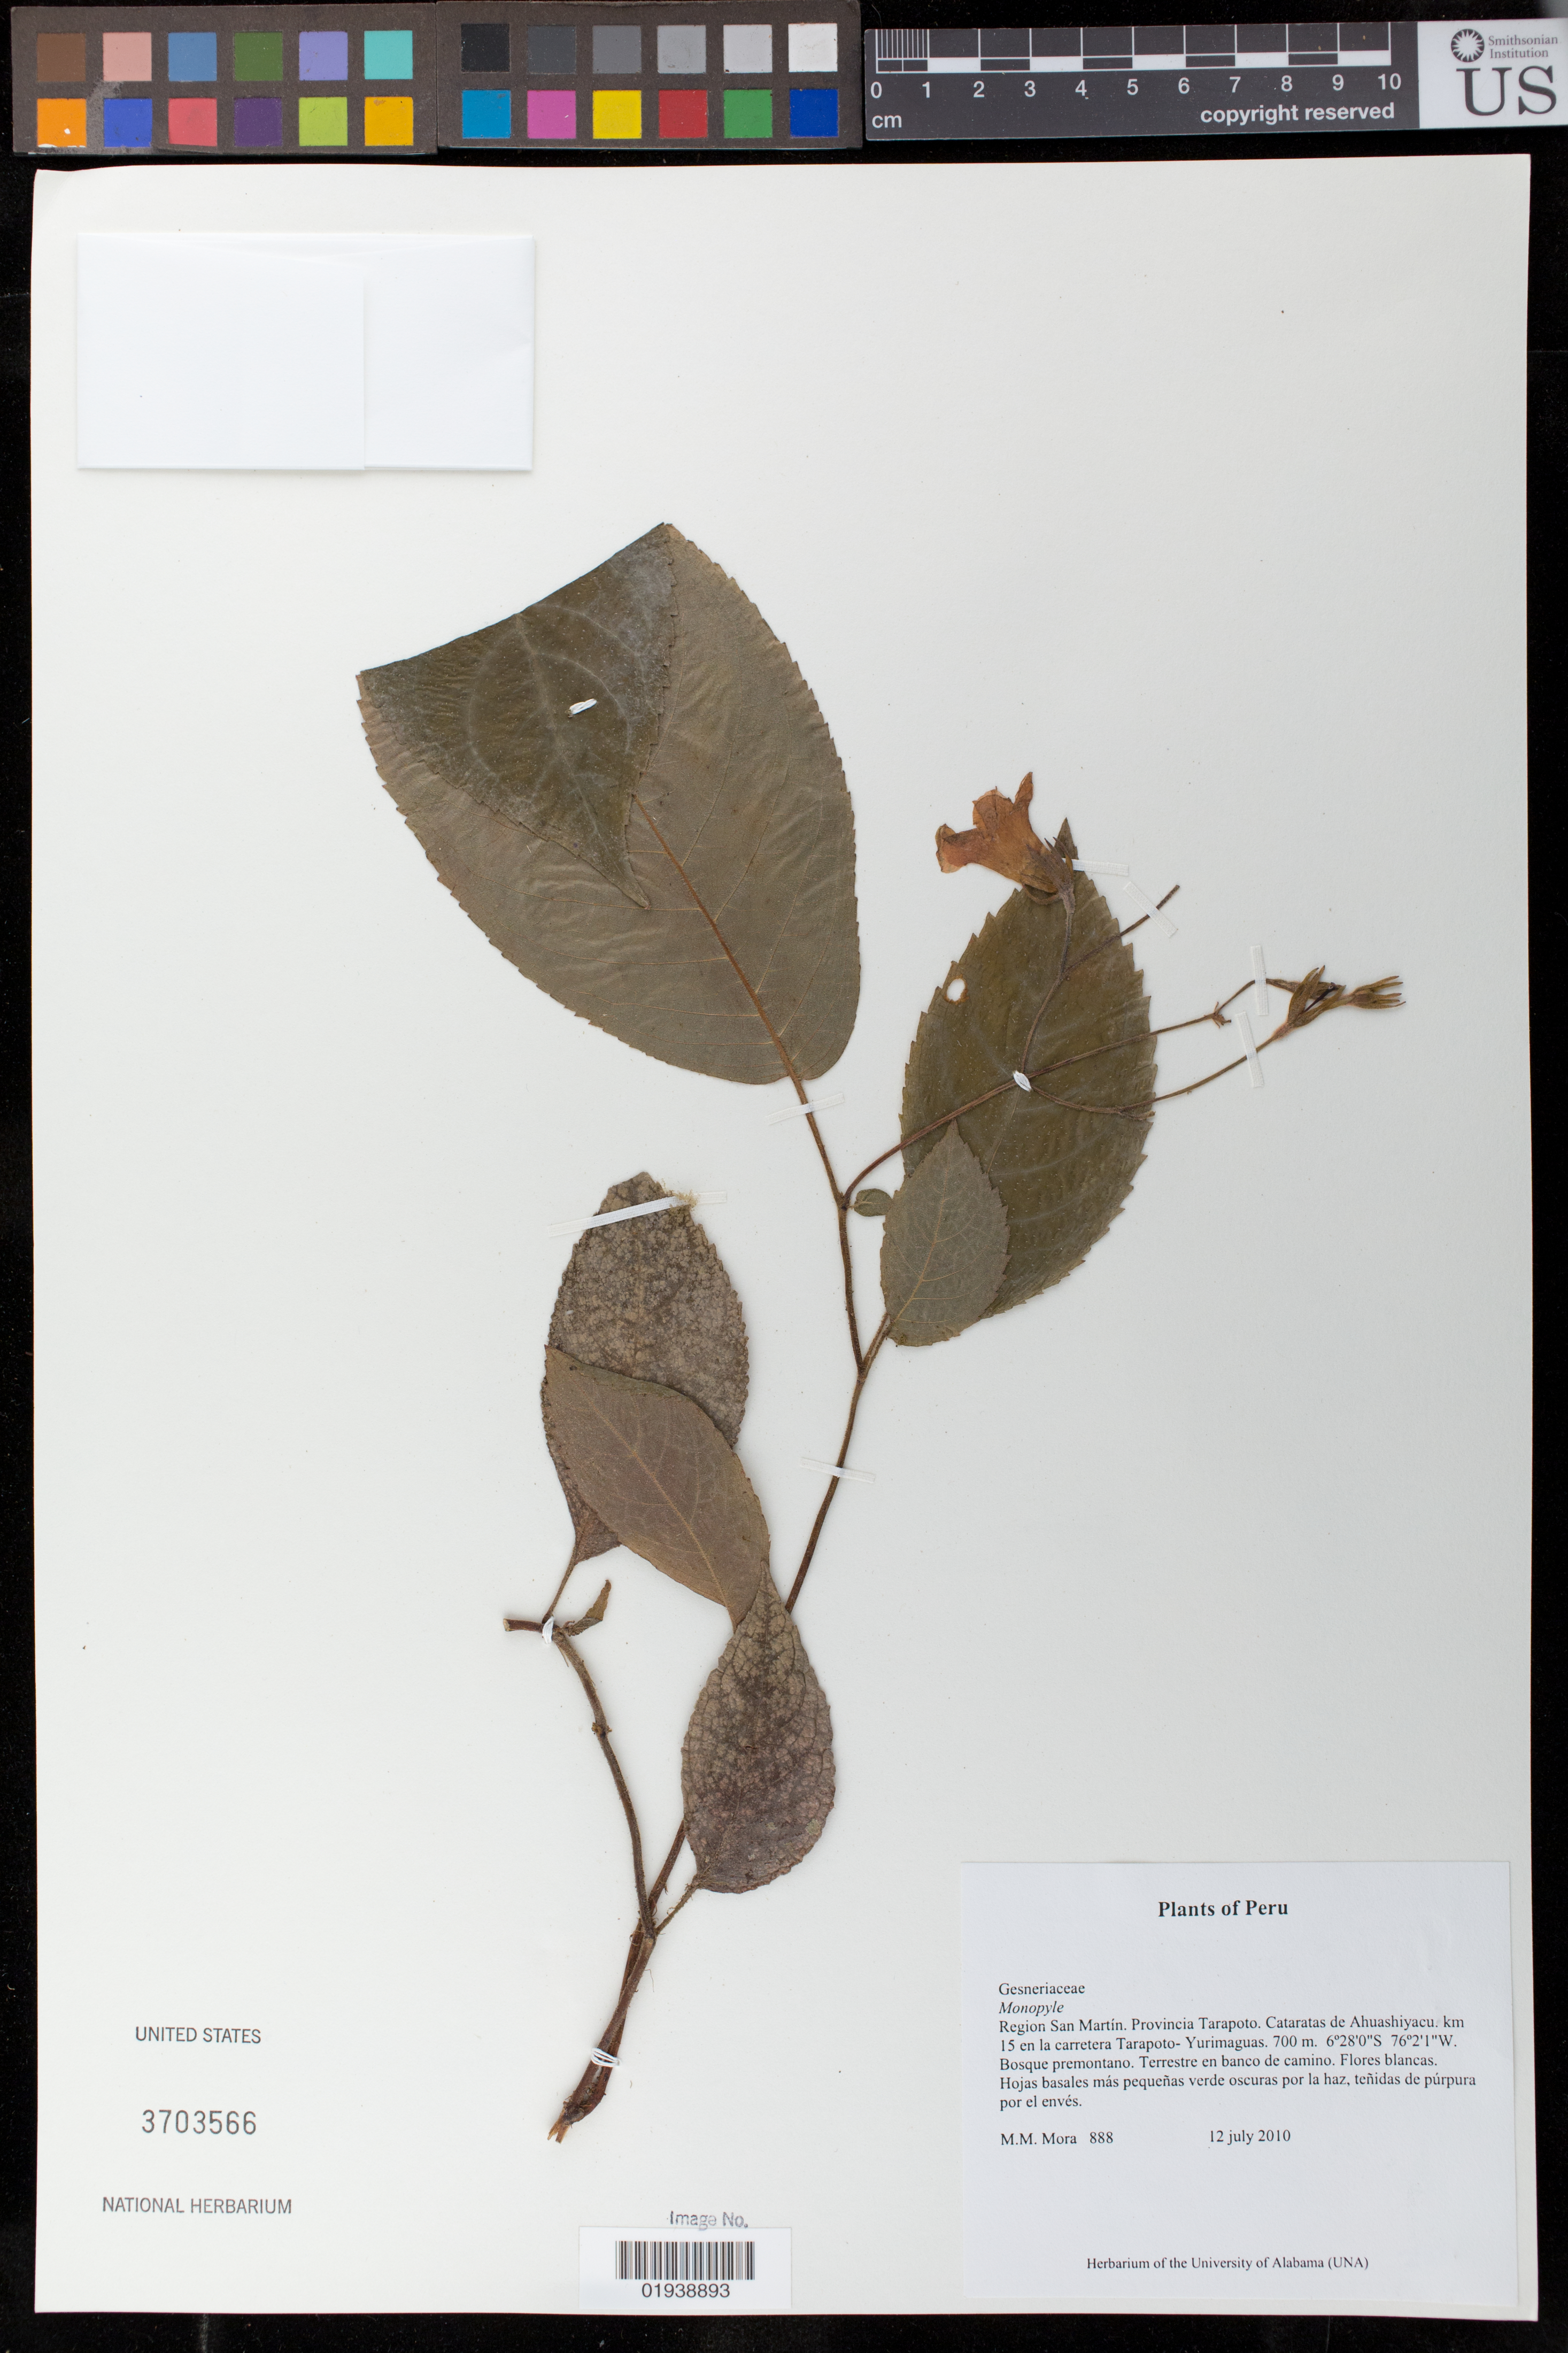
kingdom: Plantae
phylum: Tracheophyta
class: Magnoliopsida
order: Lamiales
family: Gesneriaceae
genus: Monopyle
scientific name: Monopyle sp.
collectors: M. M. Mora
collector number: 888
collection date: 2010-07-12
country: Peru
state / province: San Martín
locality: Provincia Tarapoto. Cataratas de Ahuashiyacu. Km 15 en la carretera Tarapoto-Yurimaguas.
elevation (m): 700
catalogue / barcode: US 3703566